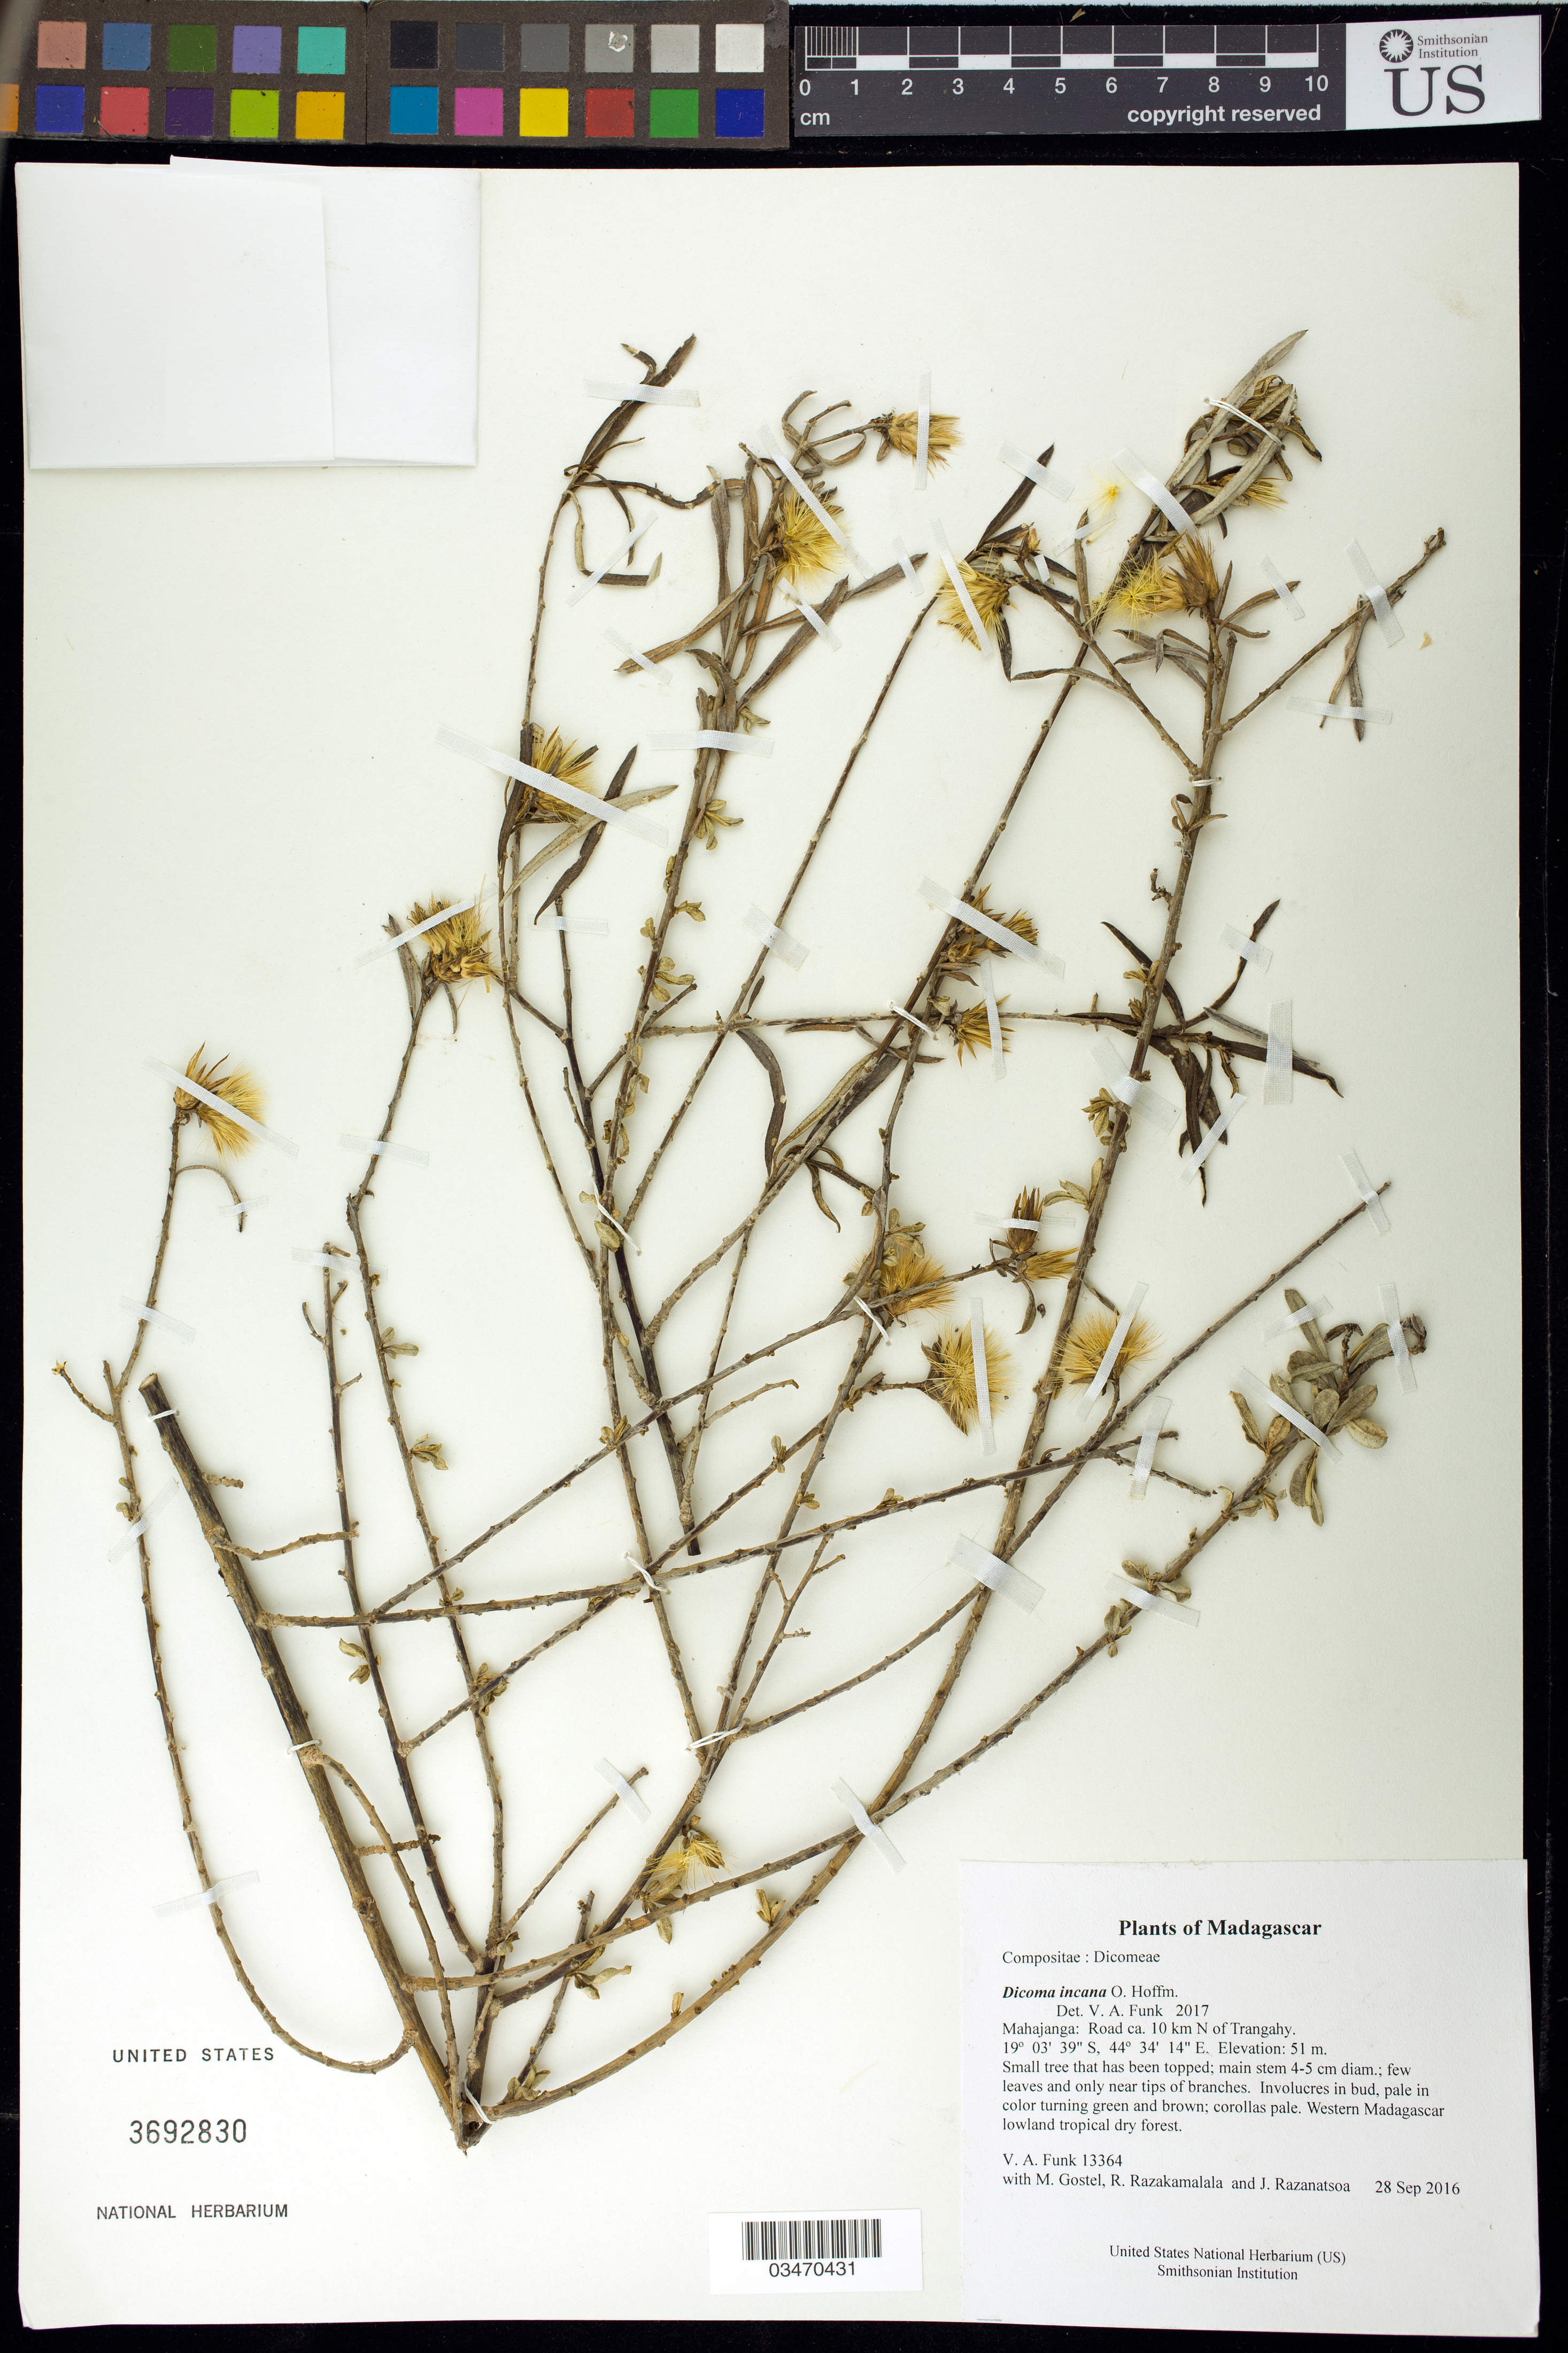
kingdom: Plantae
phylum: Tracheophyta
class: Magnoliopsida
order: Asterales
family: Asteraceae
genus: Dicoma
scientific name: Dicoma incana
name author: O. Hoffm.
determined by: Funk, Vicki A., (BOT), Smithsonian Institution - National Museum of Natural History (UNITED STATES)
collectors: M. R. Gostel, R. Razakamalala & J. Razanatsoa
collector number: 13364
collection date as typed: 28 Sep 2016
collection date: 2016-09-28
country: Madagascar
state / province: Melaky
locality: Road ca. 10 km N of Trangahy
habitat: Western Madagascar lowland tropical dry forest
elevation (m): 51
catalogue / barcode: US 3692830